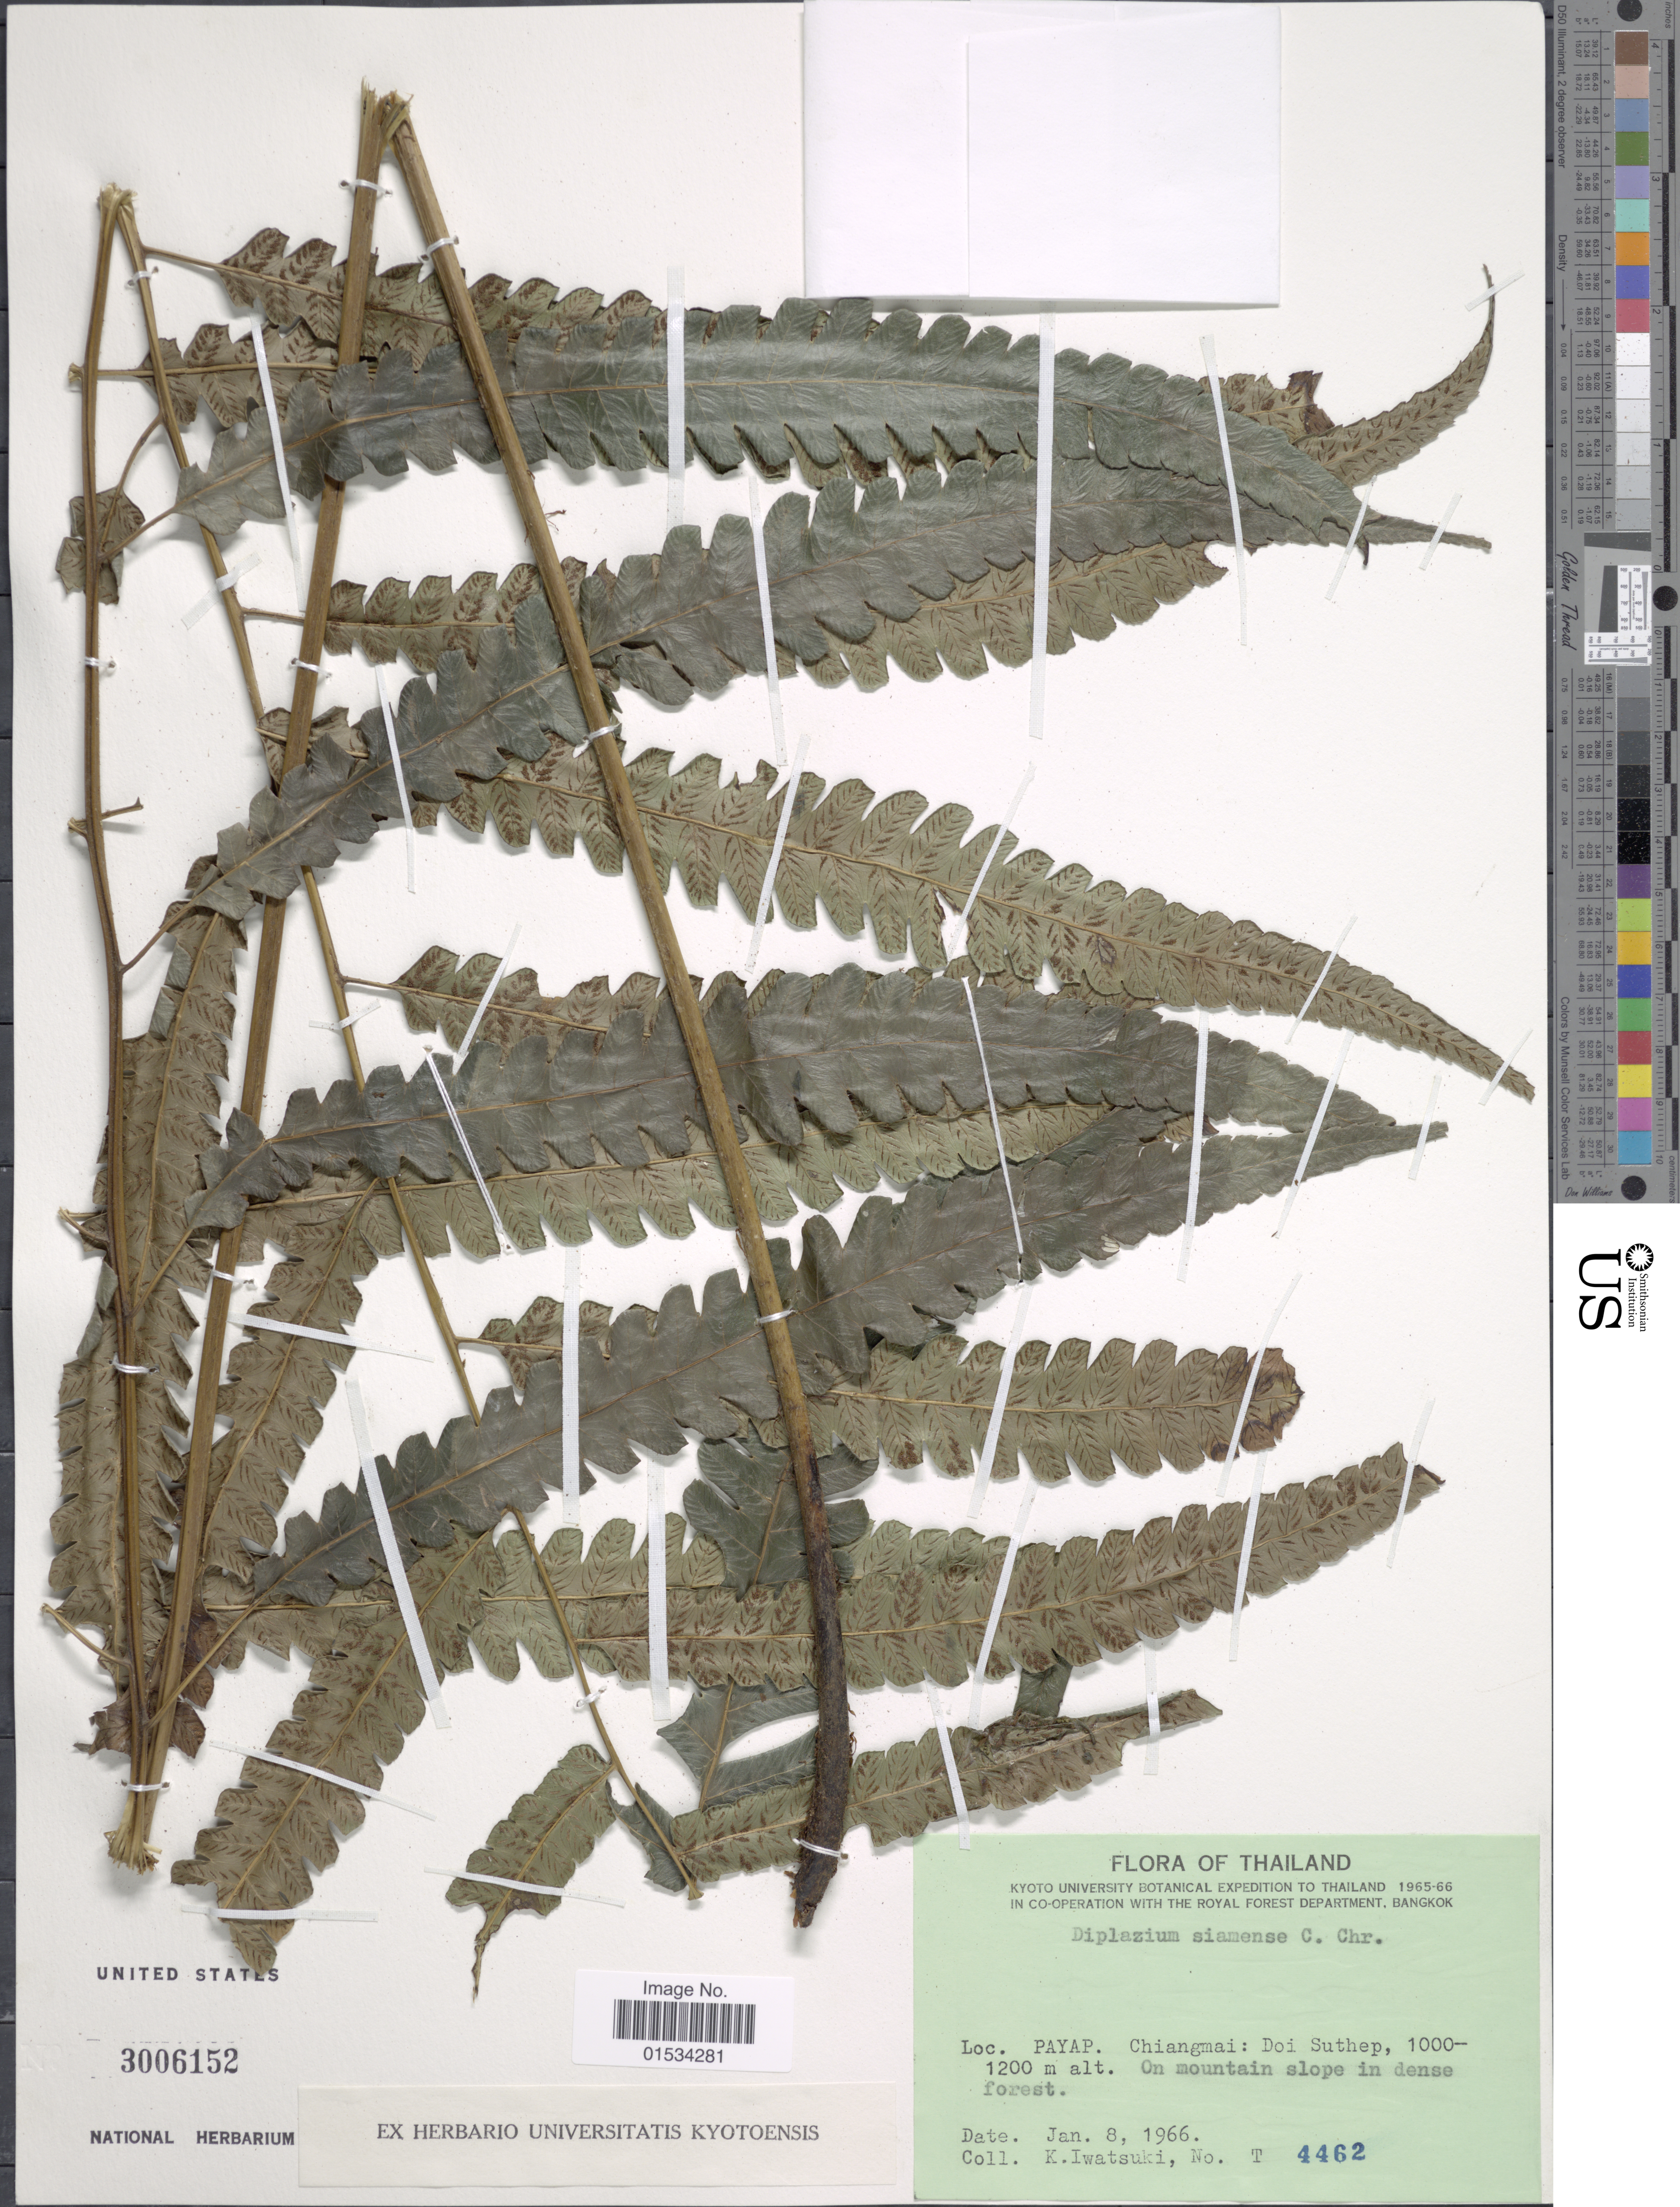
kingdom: Plantae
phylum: Tracheophyta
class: Polypodiopsida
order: Polypodiales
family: Athyriaceae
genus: Diplazium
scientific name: Diplazium siamense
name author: C. Chr.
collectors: K. Iwatsuki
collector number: T 4462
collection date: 1966-01-08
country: Thailand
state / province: Chiang Mai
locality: Payap, Chiangmai: Doi Suthep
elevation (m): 1000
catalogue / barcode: US 3006152